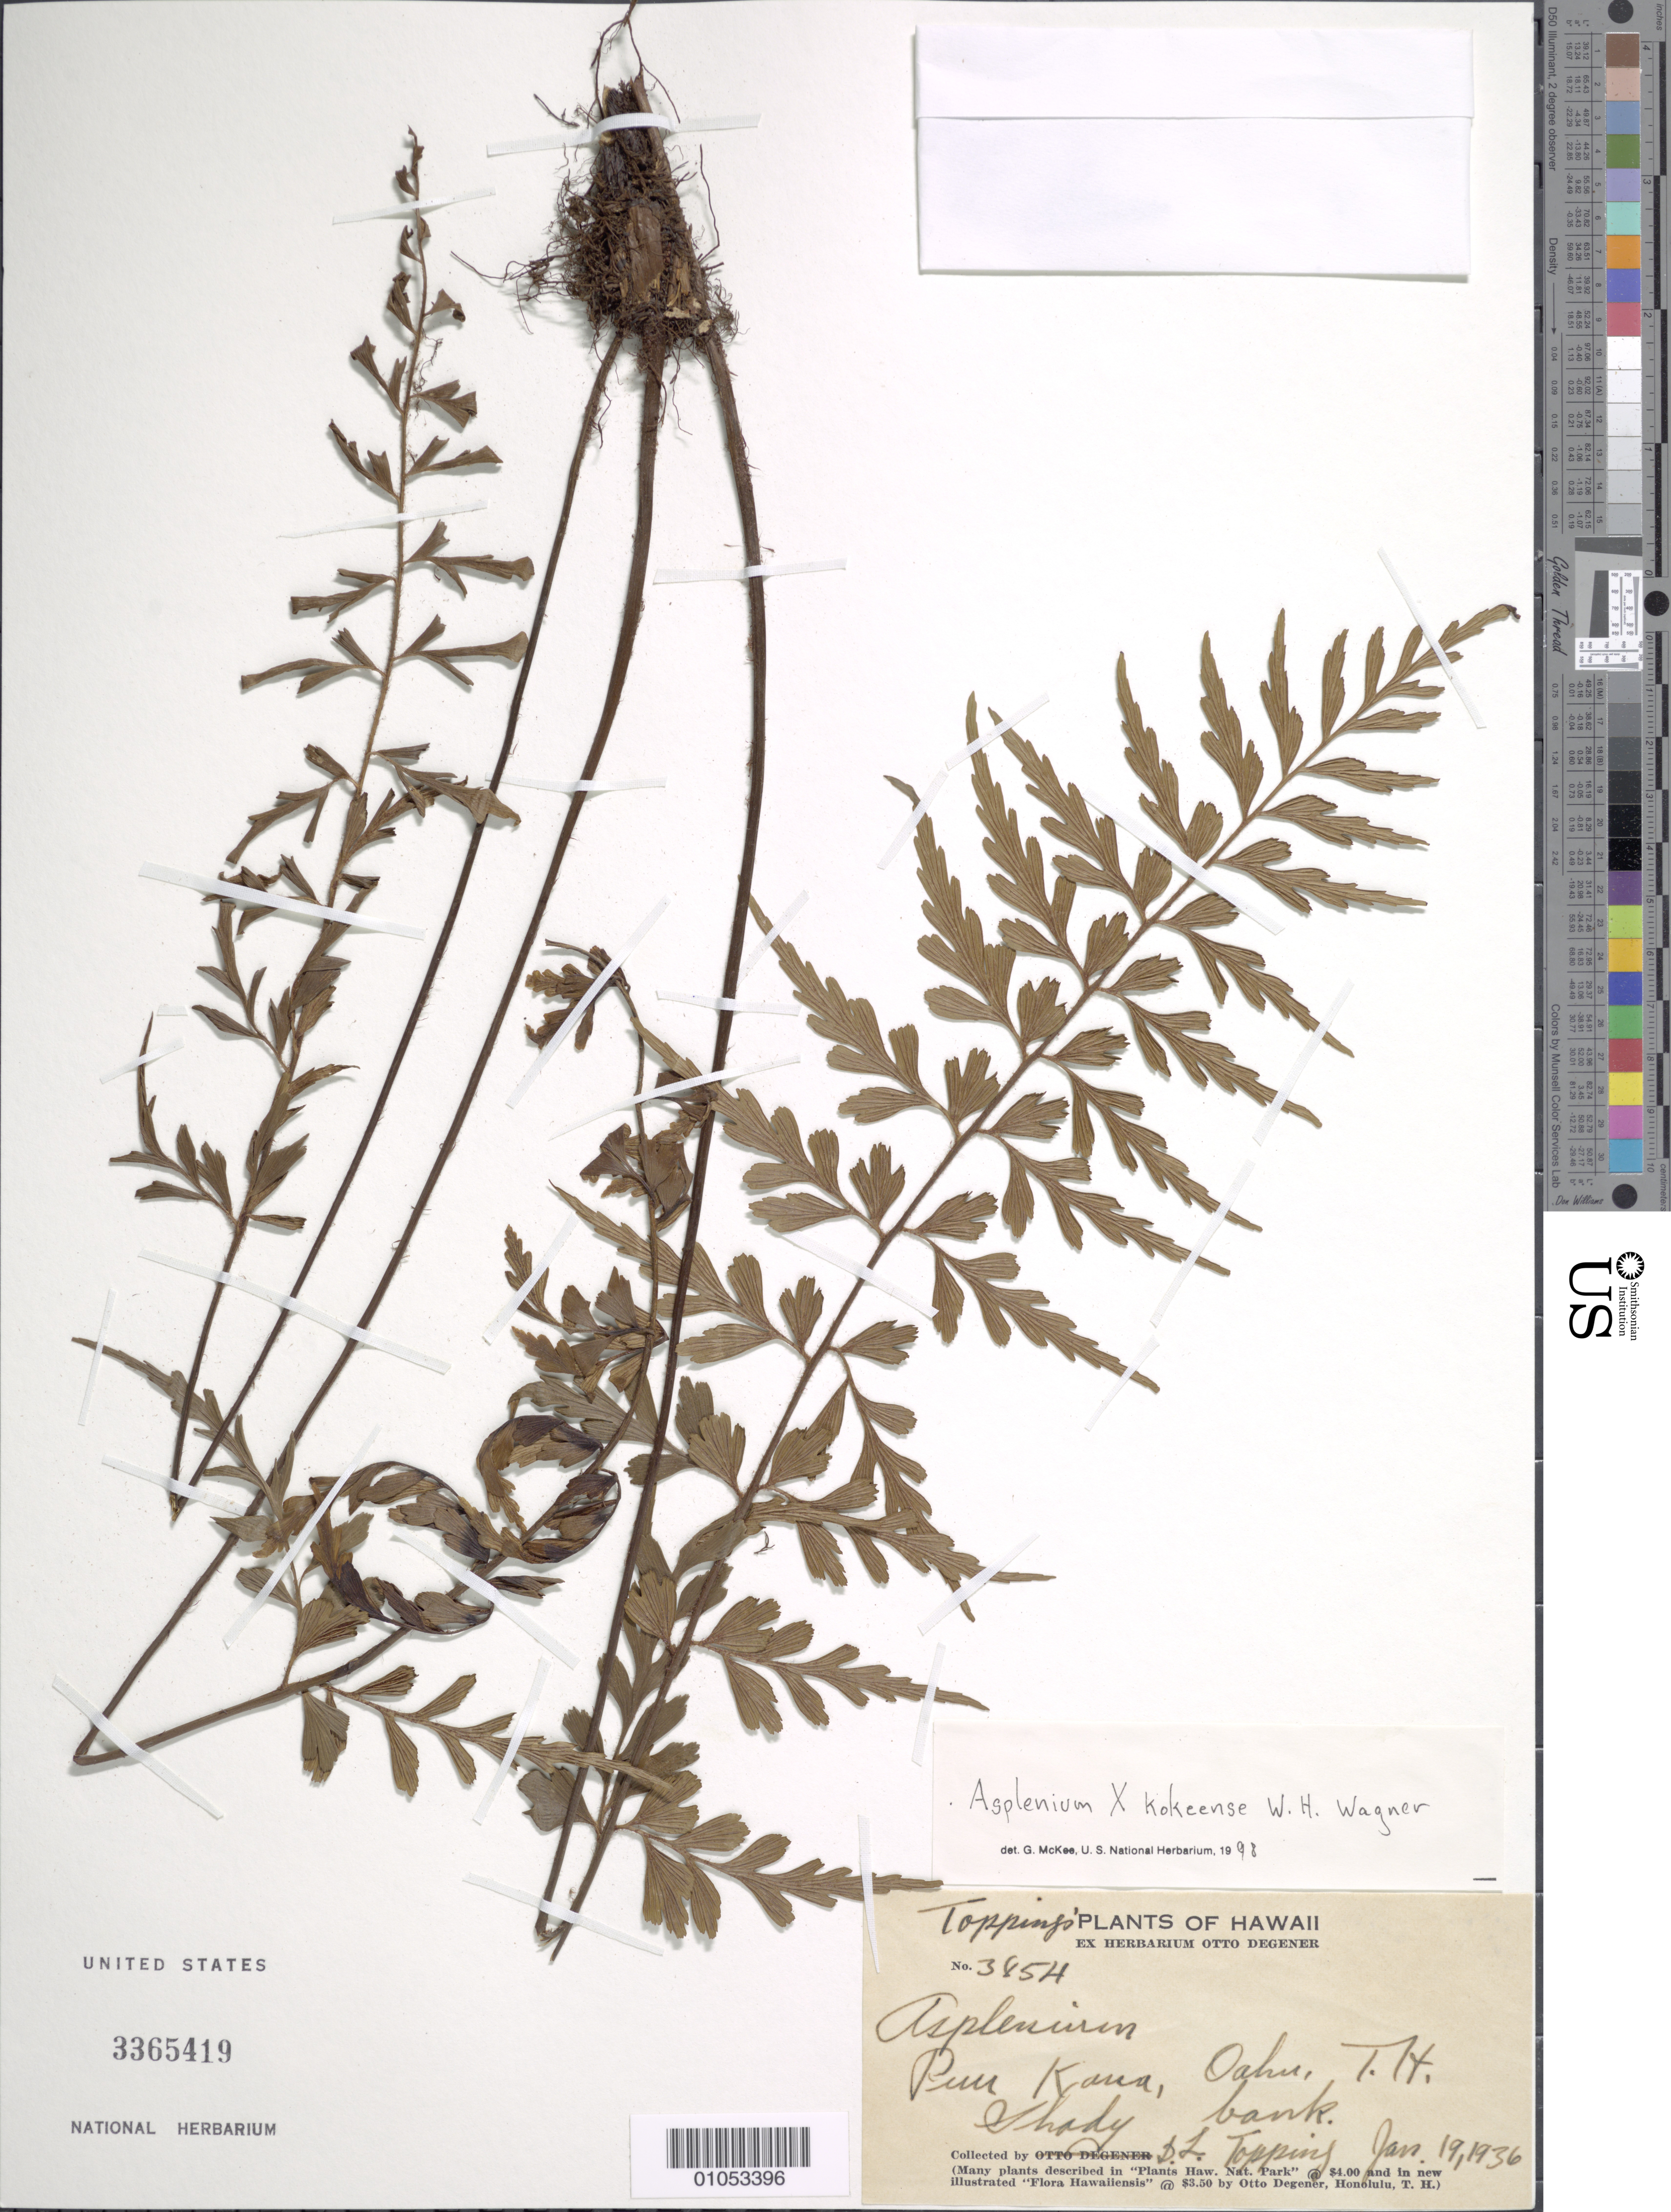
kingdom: Plantae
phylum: Tracheophyta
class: Polypodiopsida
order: Polypodiales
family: Aspleniaceae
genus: Asplenium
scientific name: Asplenium x kokeense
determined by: McKee, G., (BOT), Smithsonian Institution - National Museum of Natural History (UNITED STATES)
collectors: D. L. Topping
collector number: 3854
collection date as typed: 19 Jan 1936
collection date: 1936-01-19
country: United States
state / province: Hawaii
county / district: Honolulu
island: Oahu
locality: Puu Kaua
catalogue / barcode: US 3365419